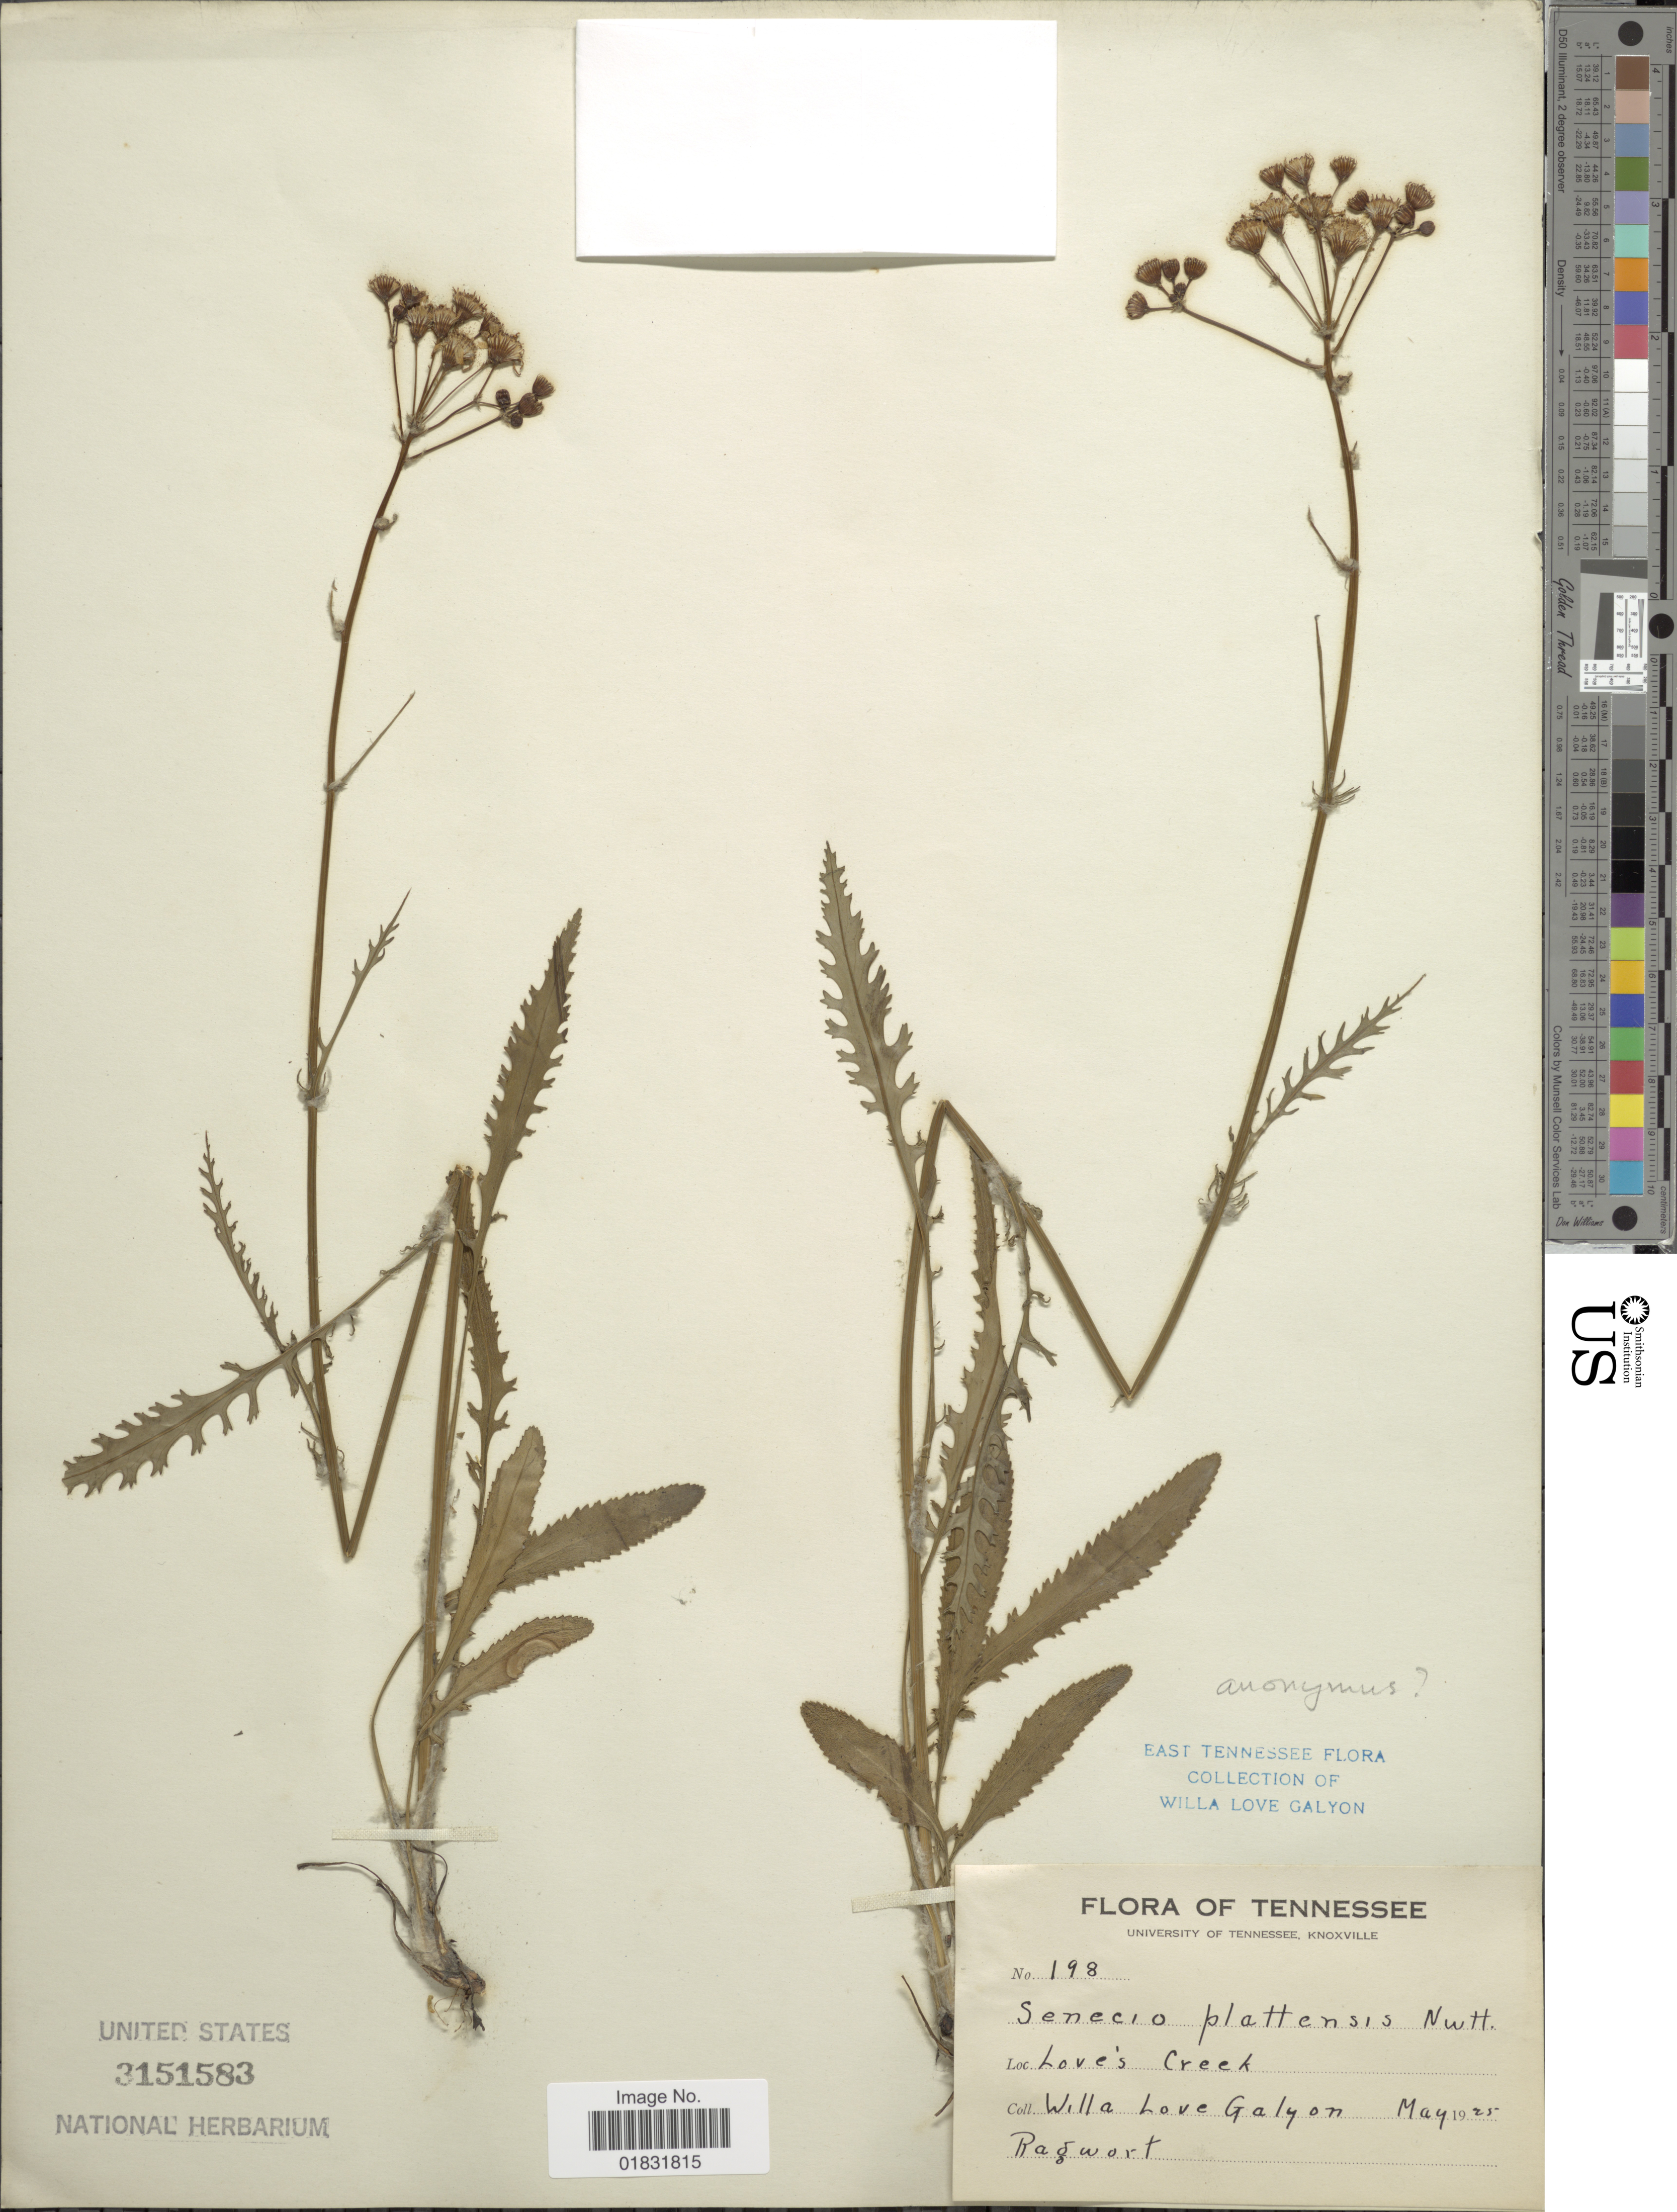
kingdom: Plantae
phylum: Tracheophyta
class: Magnoliopsida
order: Asterales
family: Asteraceae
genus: Packera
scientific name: Packera plattensis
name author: W.A. Weber & Á. Löve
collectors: W. Galyon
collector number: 198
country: United States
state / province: Tennessee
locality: Love's Creek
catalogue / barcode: US 3151583